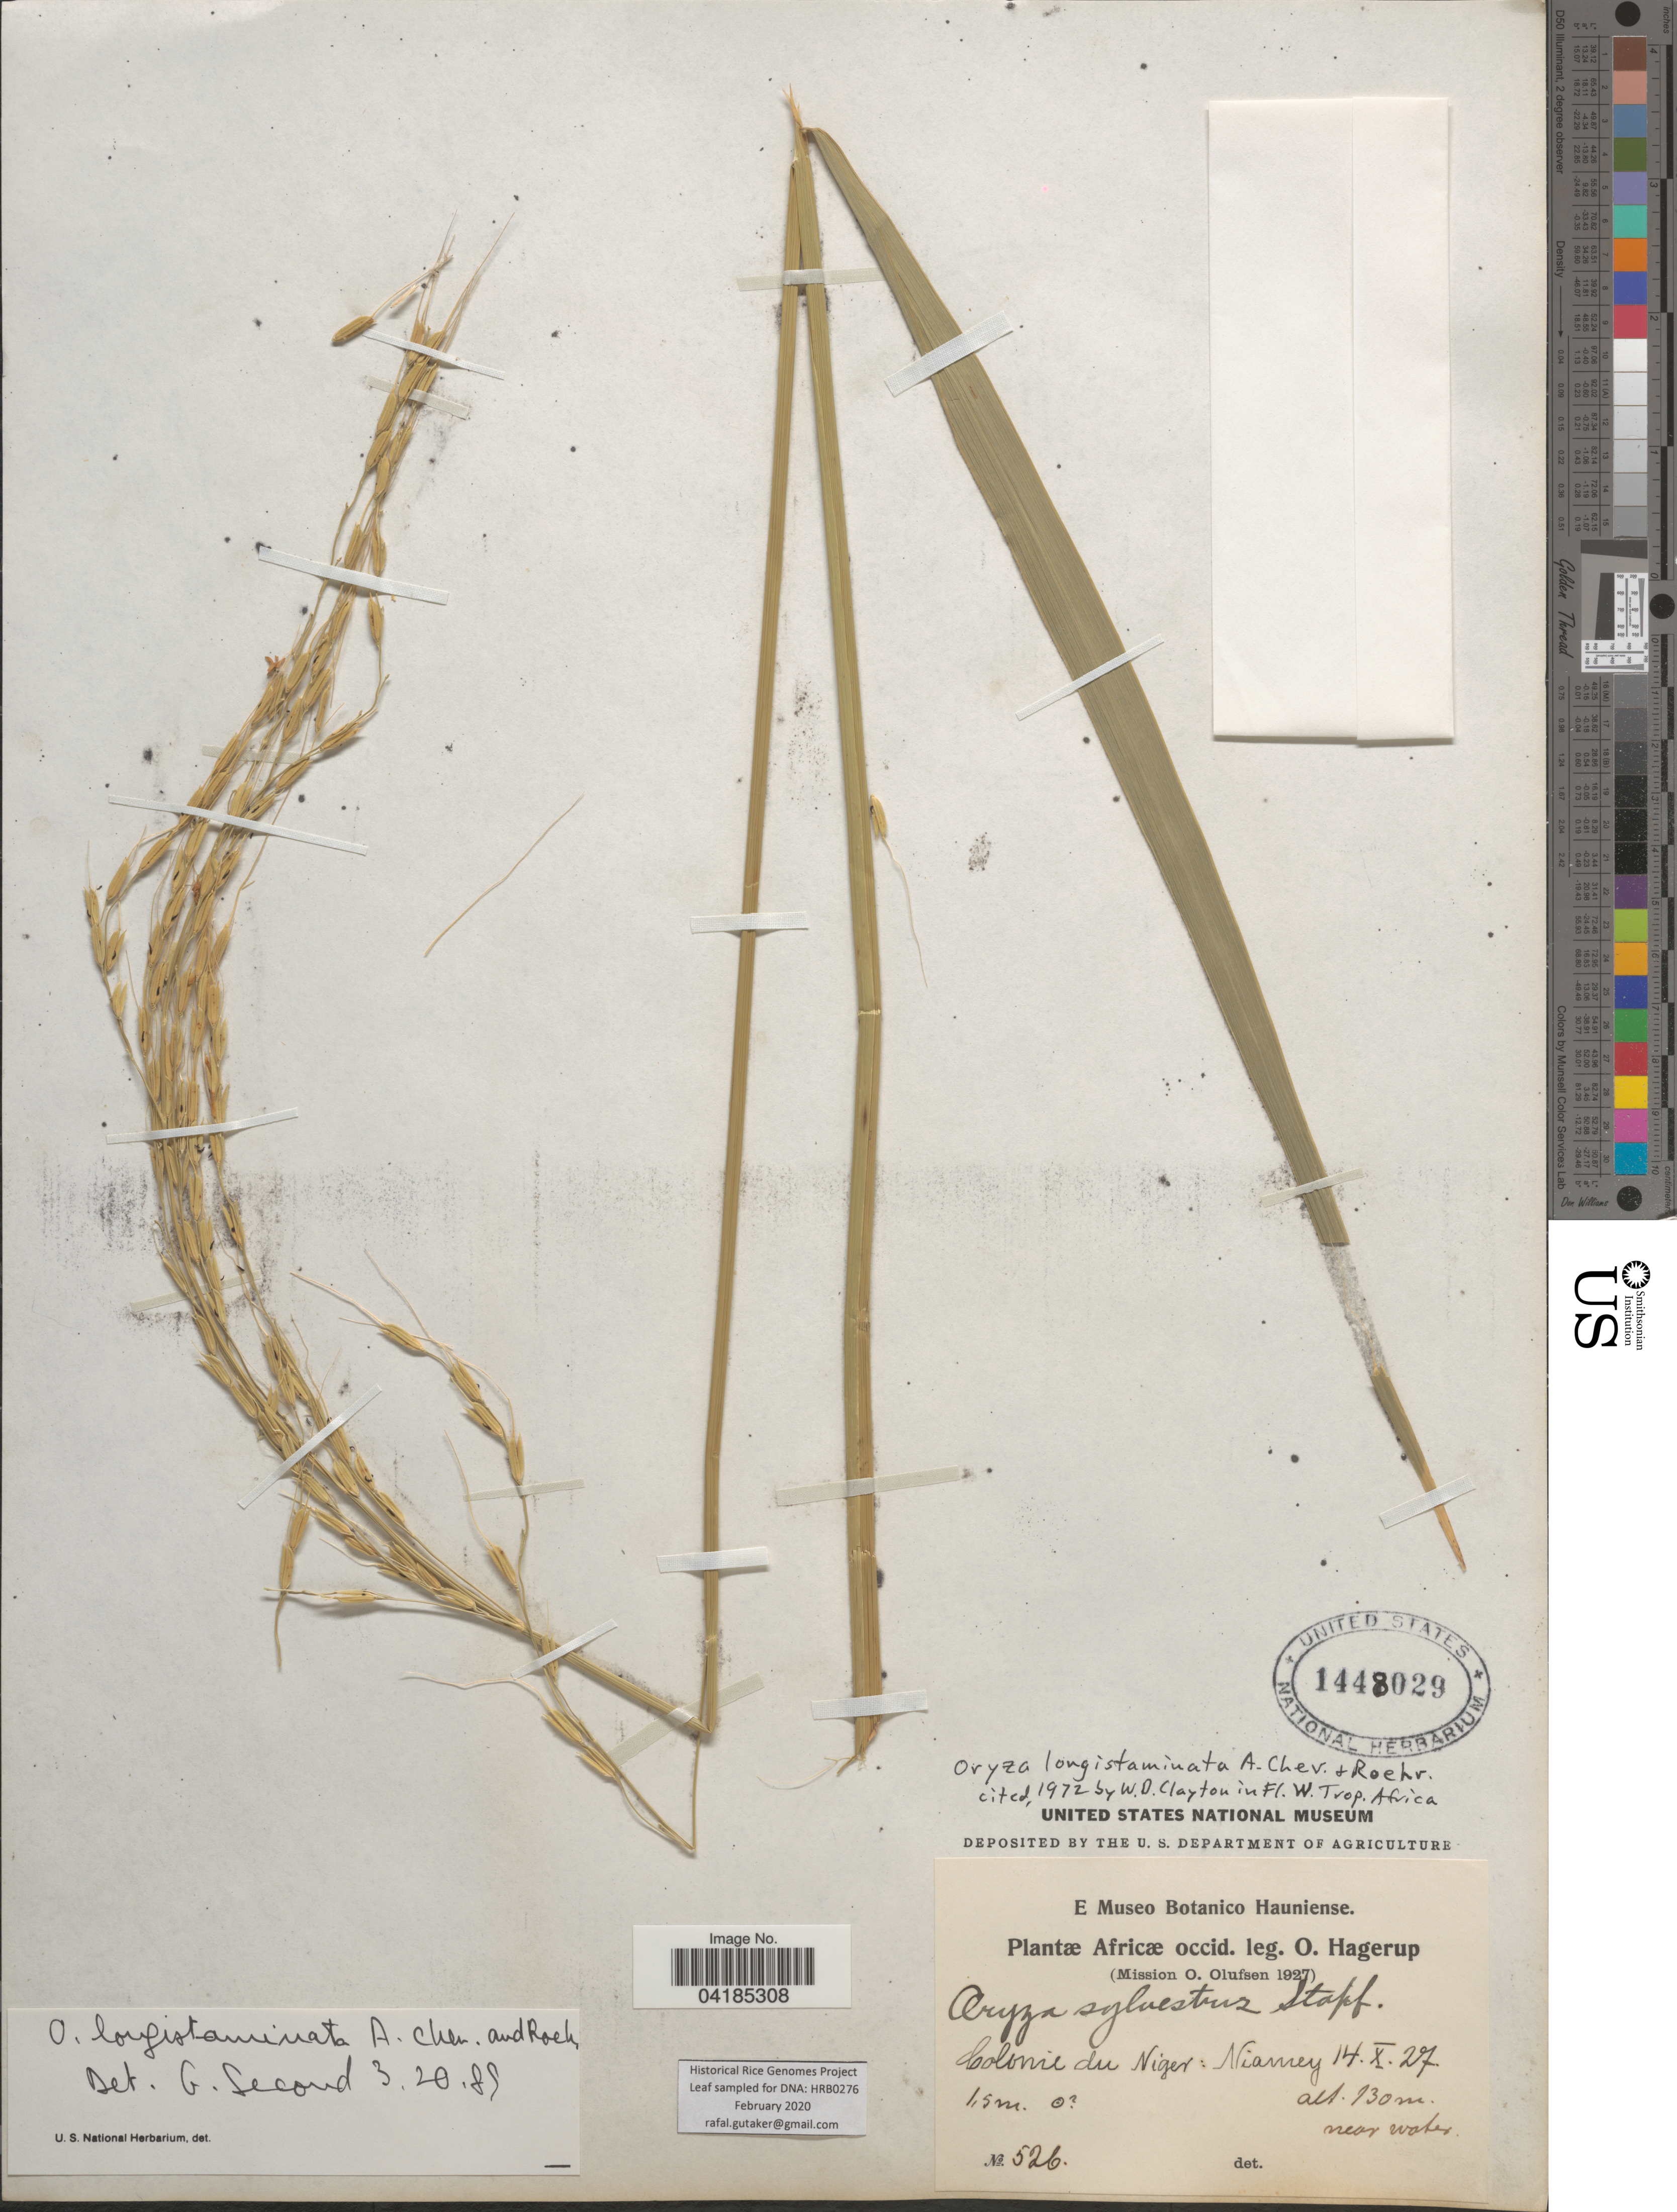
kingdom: Plantae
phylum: Tracheophyta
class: Liliopsida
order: Poales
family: Poaceae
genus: Oryza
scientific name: Oryza longistaminata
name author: A. Chev. & Roehr.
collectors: O. Hagerup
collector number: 526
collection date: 1927-10-14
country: Nigeria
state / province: Niger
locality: Africæ occid. Colonie du Niger: Niamey. (Mission O. Olufsen 1927).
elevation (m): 130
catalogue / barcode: US 1448029